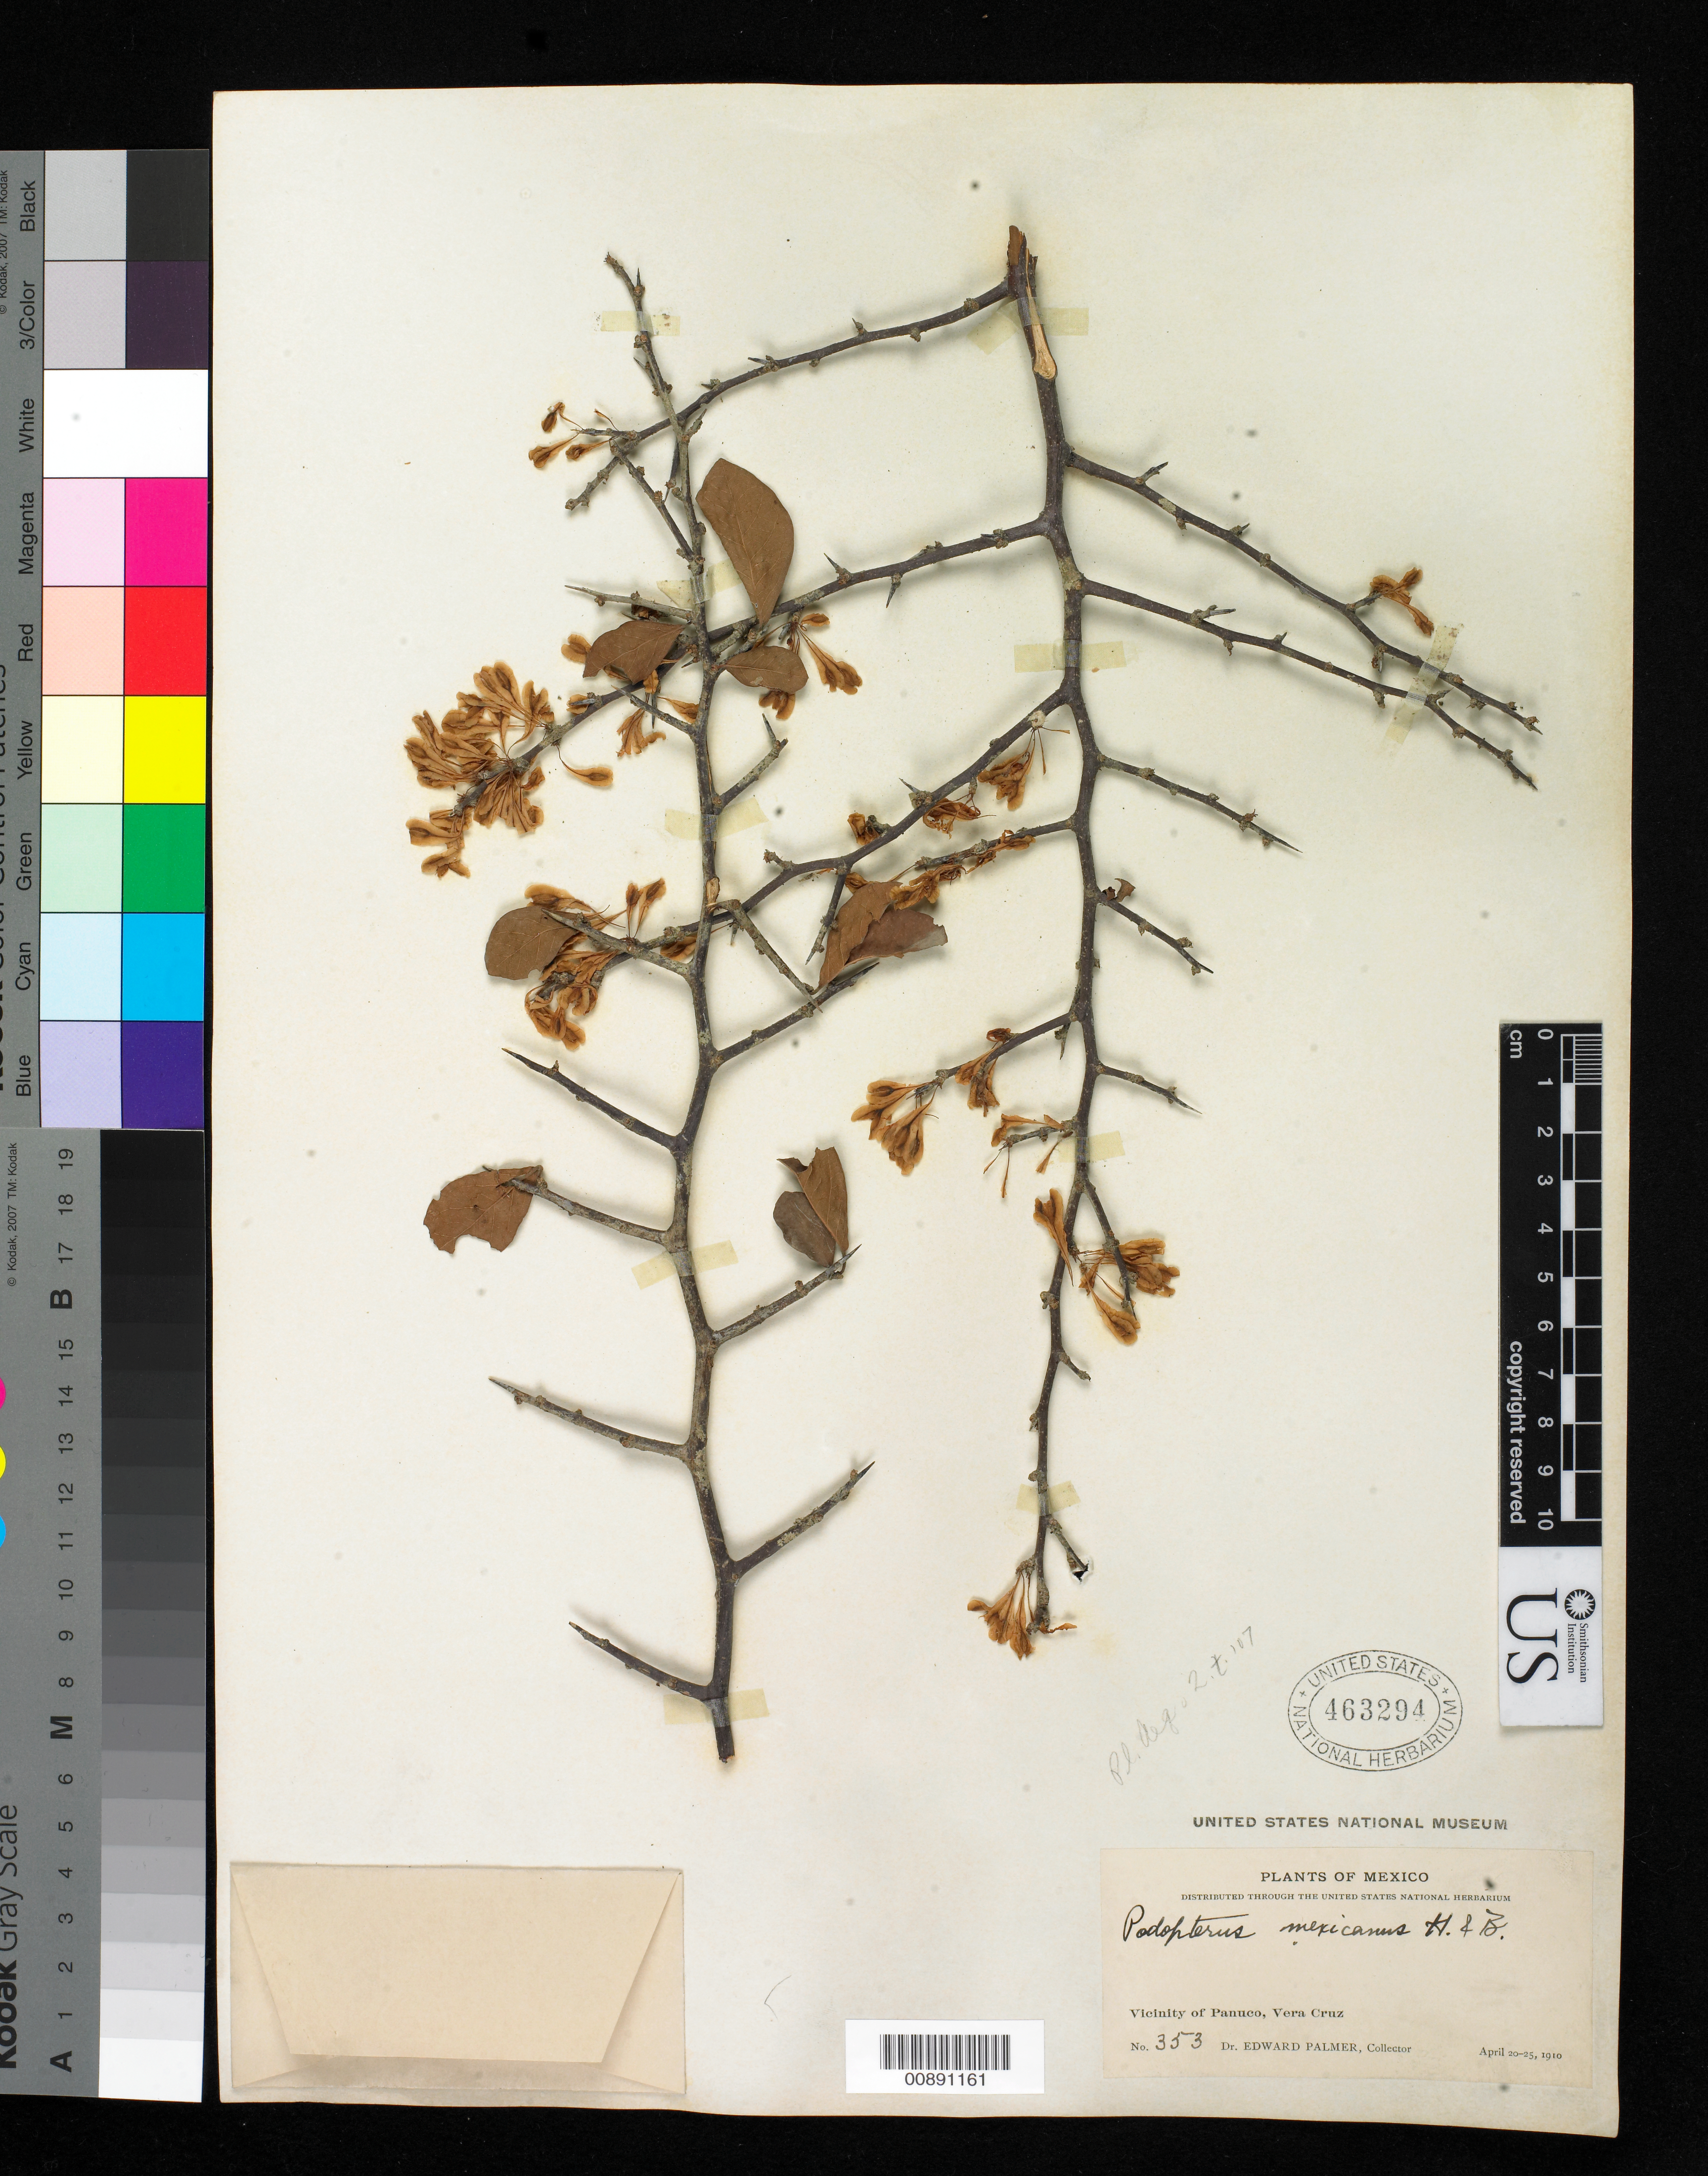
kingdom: Plantae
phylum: Tracheophyta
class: Magnoliopsida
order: Caryophyllales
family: Polygonaceae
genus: Podopterus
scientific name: Podopterus mexicanus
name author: Bonpl.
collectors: E. Palmer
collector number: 353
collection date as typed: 20 Apr 1910 to 25 Apr 1910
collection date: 1910-04-20/1910-04-25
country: Mexico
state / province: Veracruz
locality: Vicinity of Panuco, Veracruz.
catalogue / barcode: US 463294